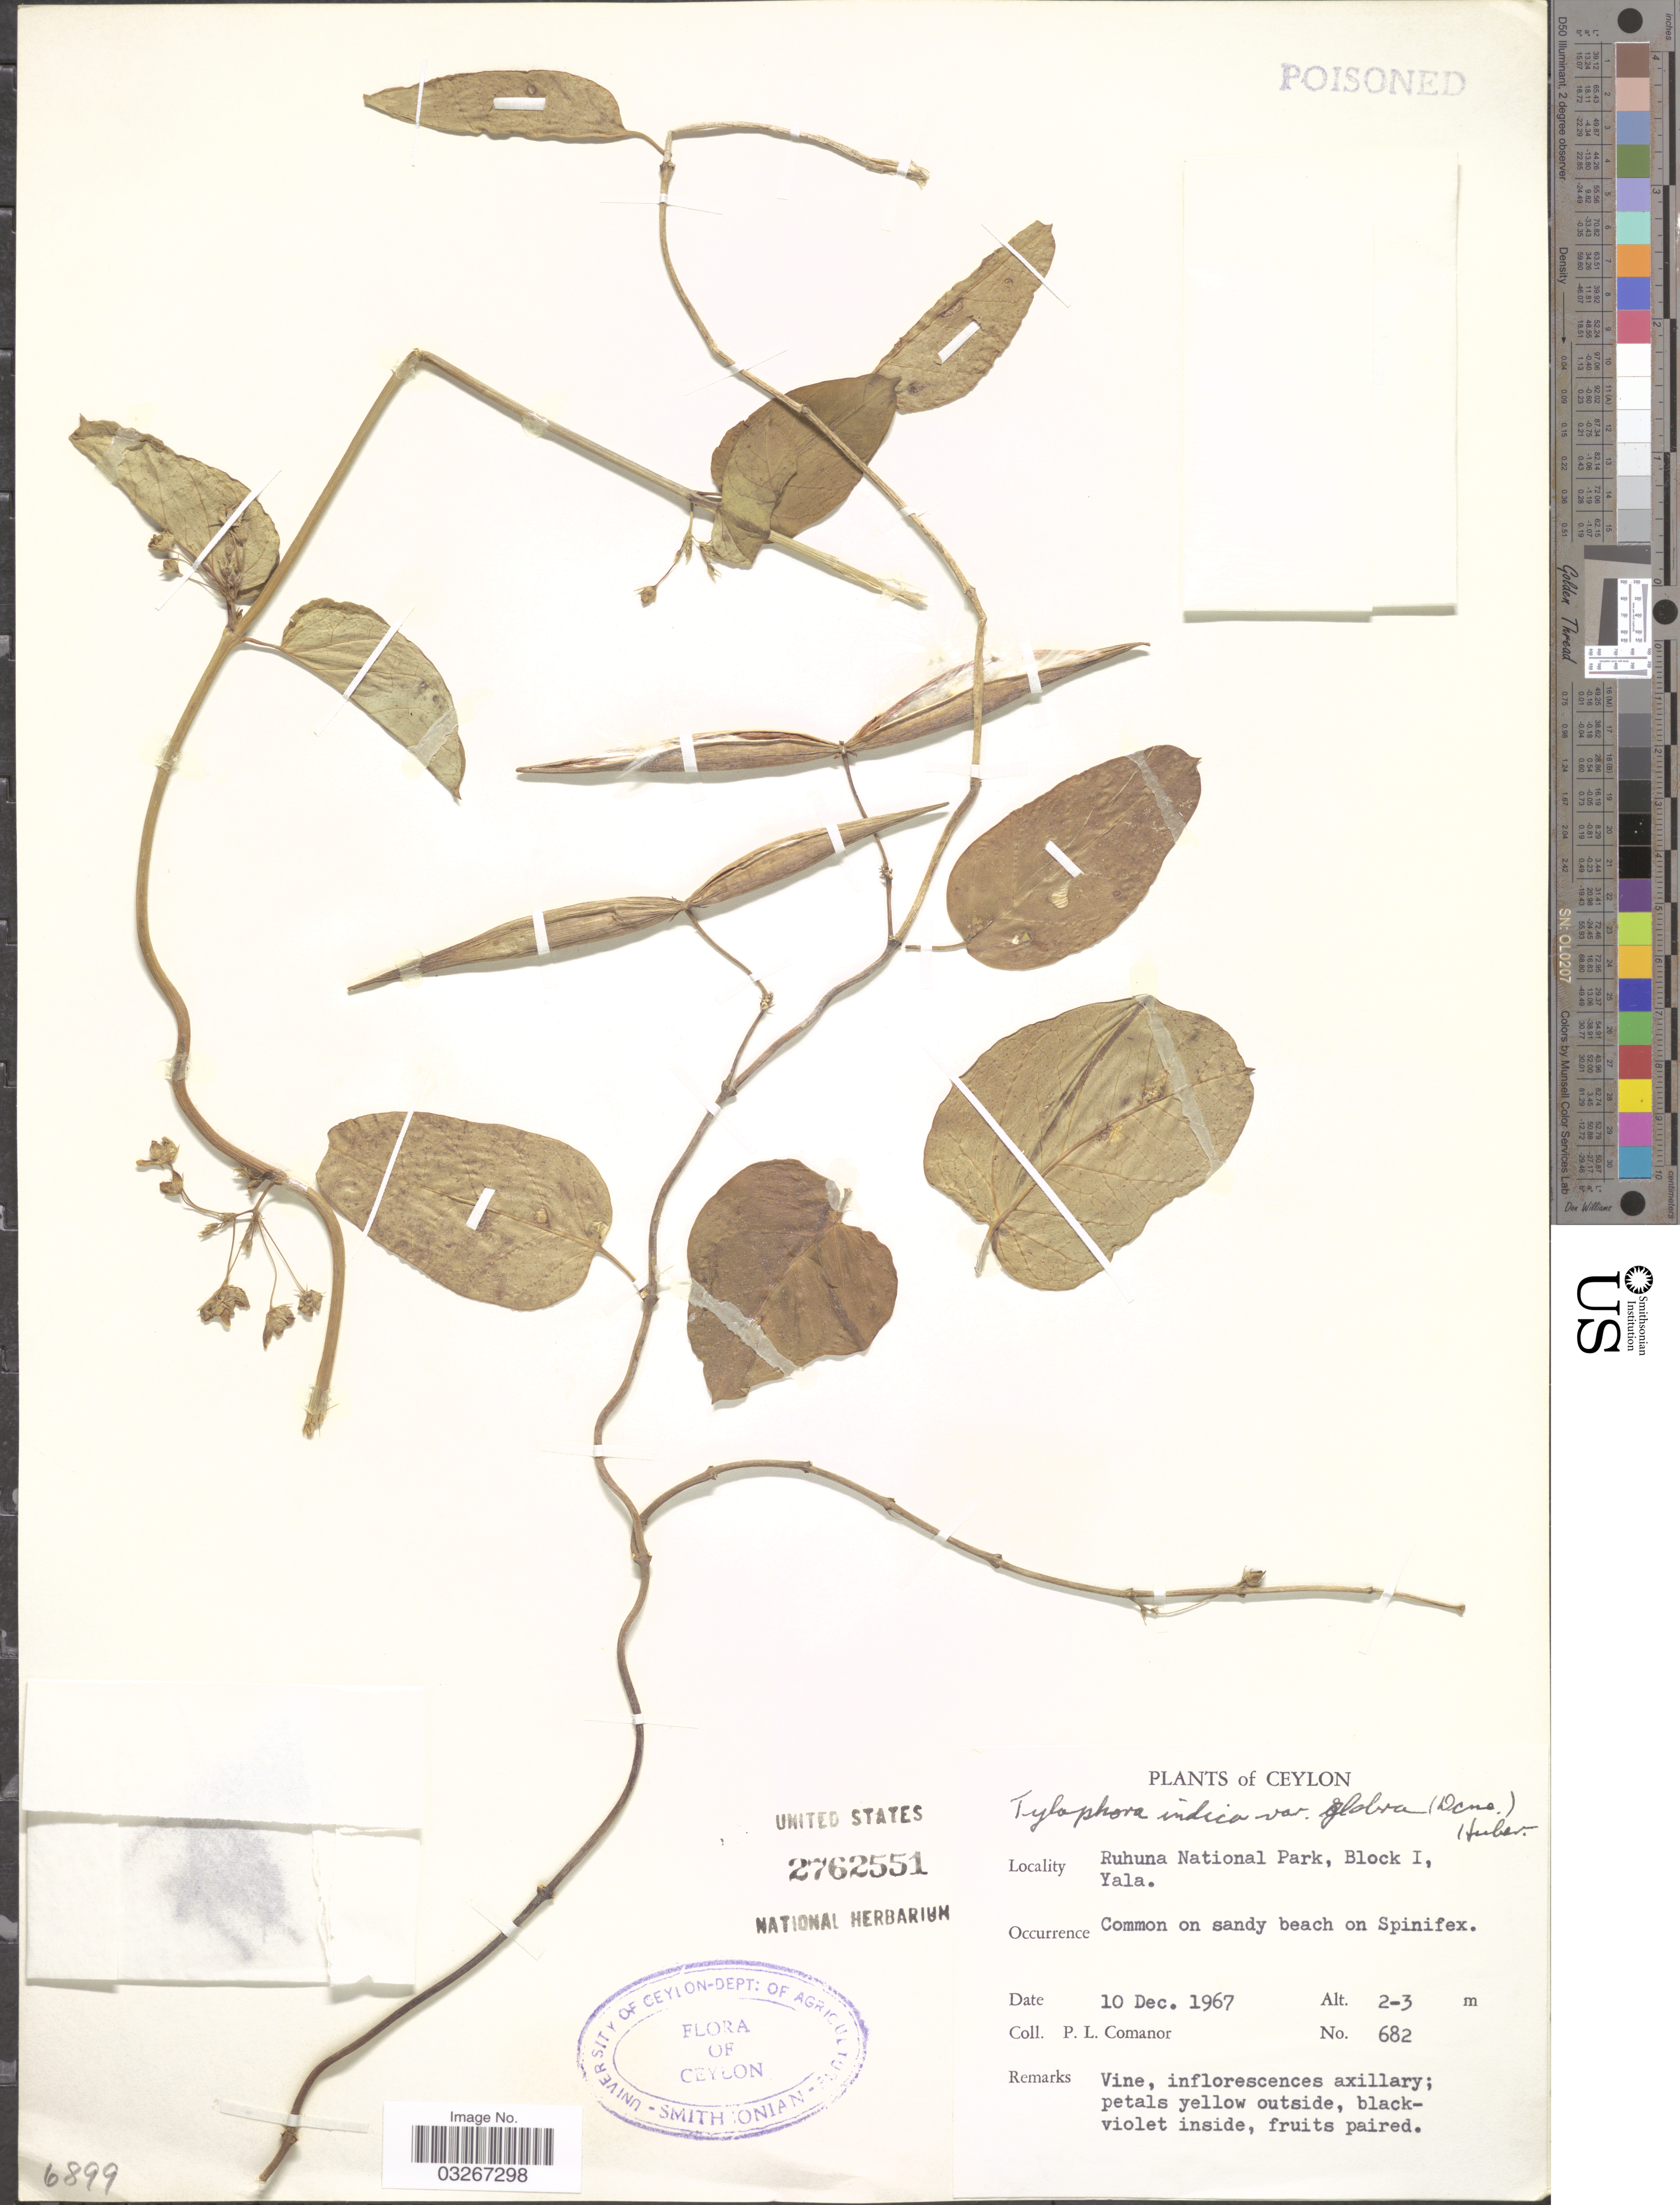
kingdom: Plantae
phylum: Tracheophyta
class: Magnoliopsida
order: Gentianales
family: Apocynaceae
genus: Tylophora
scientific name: Tylophora indica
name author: Merr.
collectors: P. Comanor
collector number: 682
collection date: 1967-12-10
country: Sri Lanka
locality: Ceylon. Ruhuna National Park, Block I, Yala.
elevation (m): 2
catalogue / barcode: US 2762551